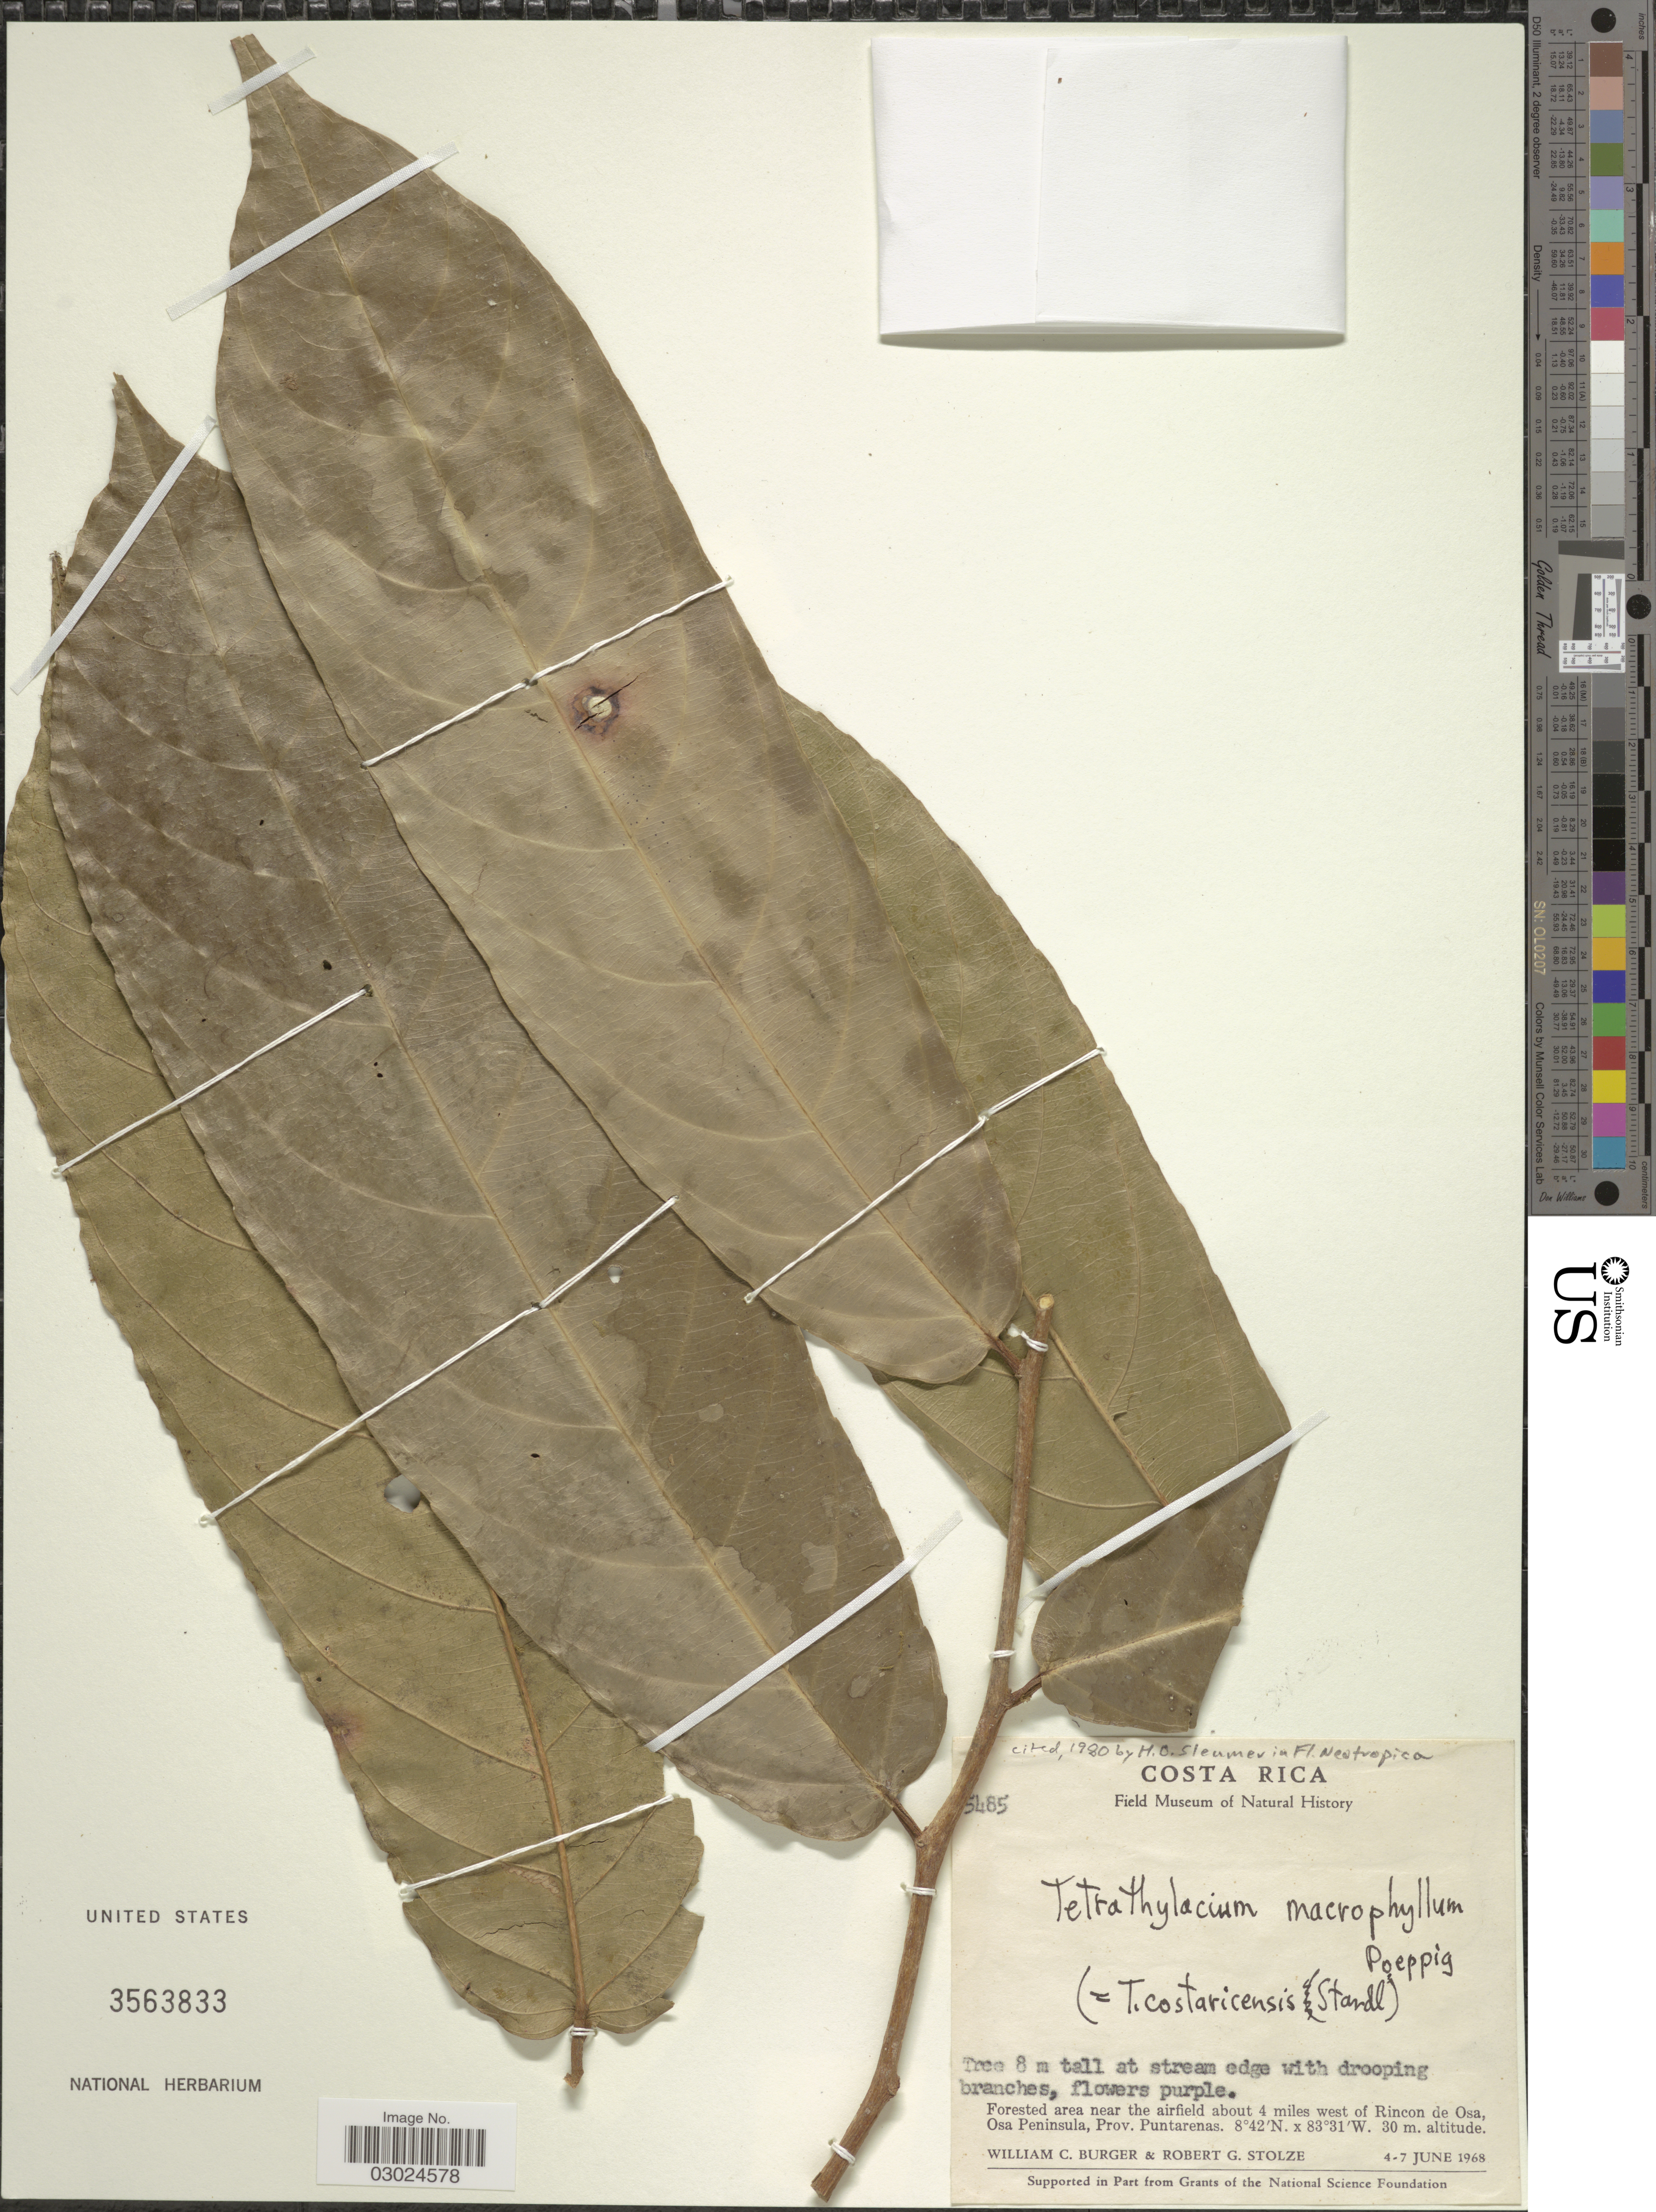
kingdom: Plantae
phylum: Tracheophyta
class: Magnoliopsida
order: Malpighiales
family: Salicaceae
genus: Tetrathylacium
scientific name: Tetrathylacium macrophyllum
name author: Poepp.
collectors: W. Burger & R. G. Stolze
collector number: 5485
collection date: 1968-06-04/1968-06-07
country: Costa Rica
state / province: Puntarenas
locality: Forested area near the airfield about 4 miles west of Rincon de Osa, Osa Peninsula.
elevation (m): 30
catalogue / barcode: US 3563833